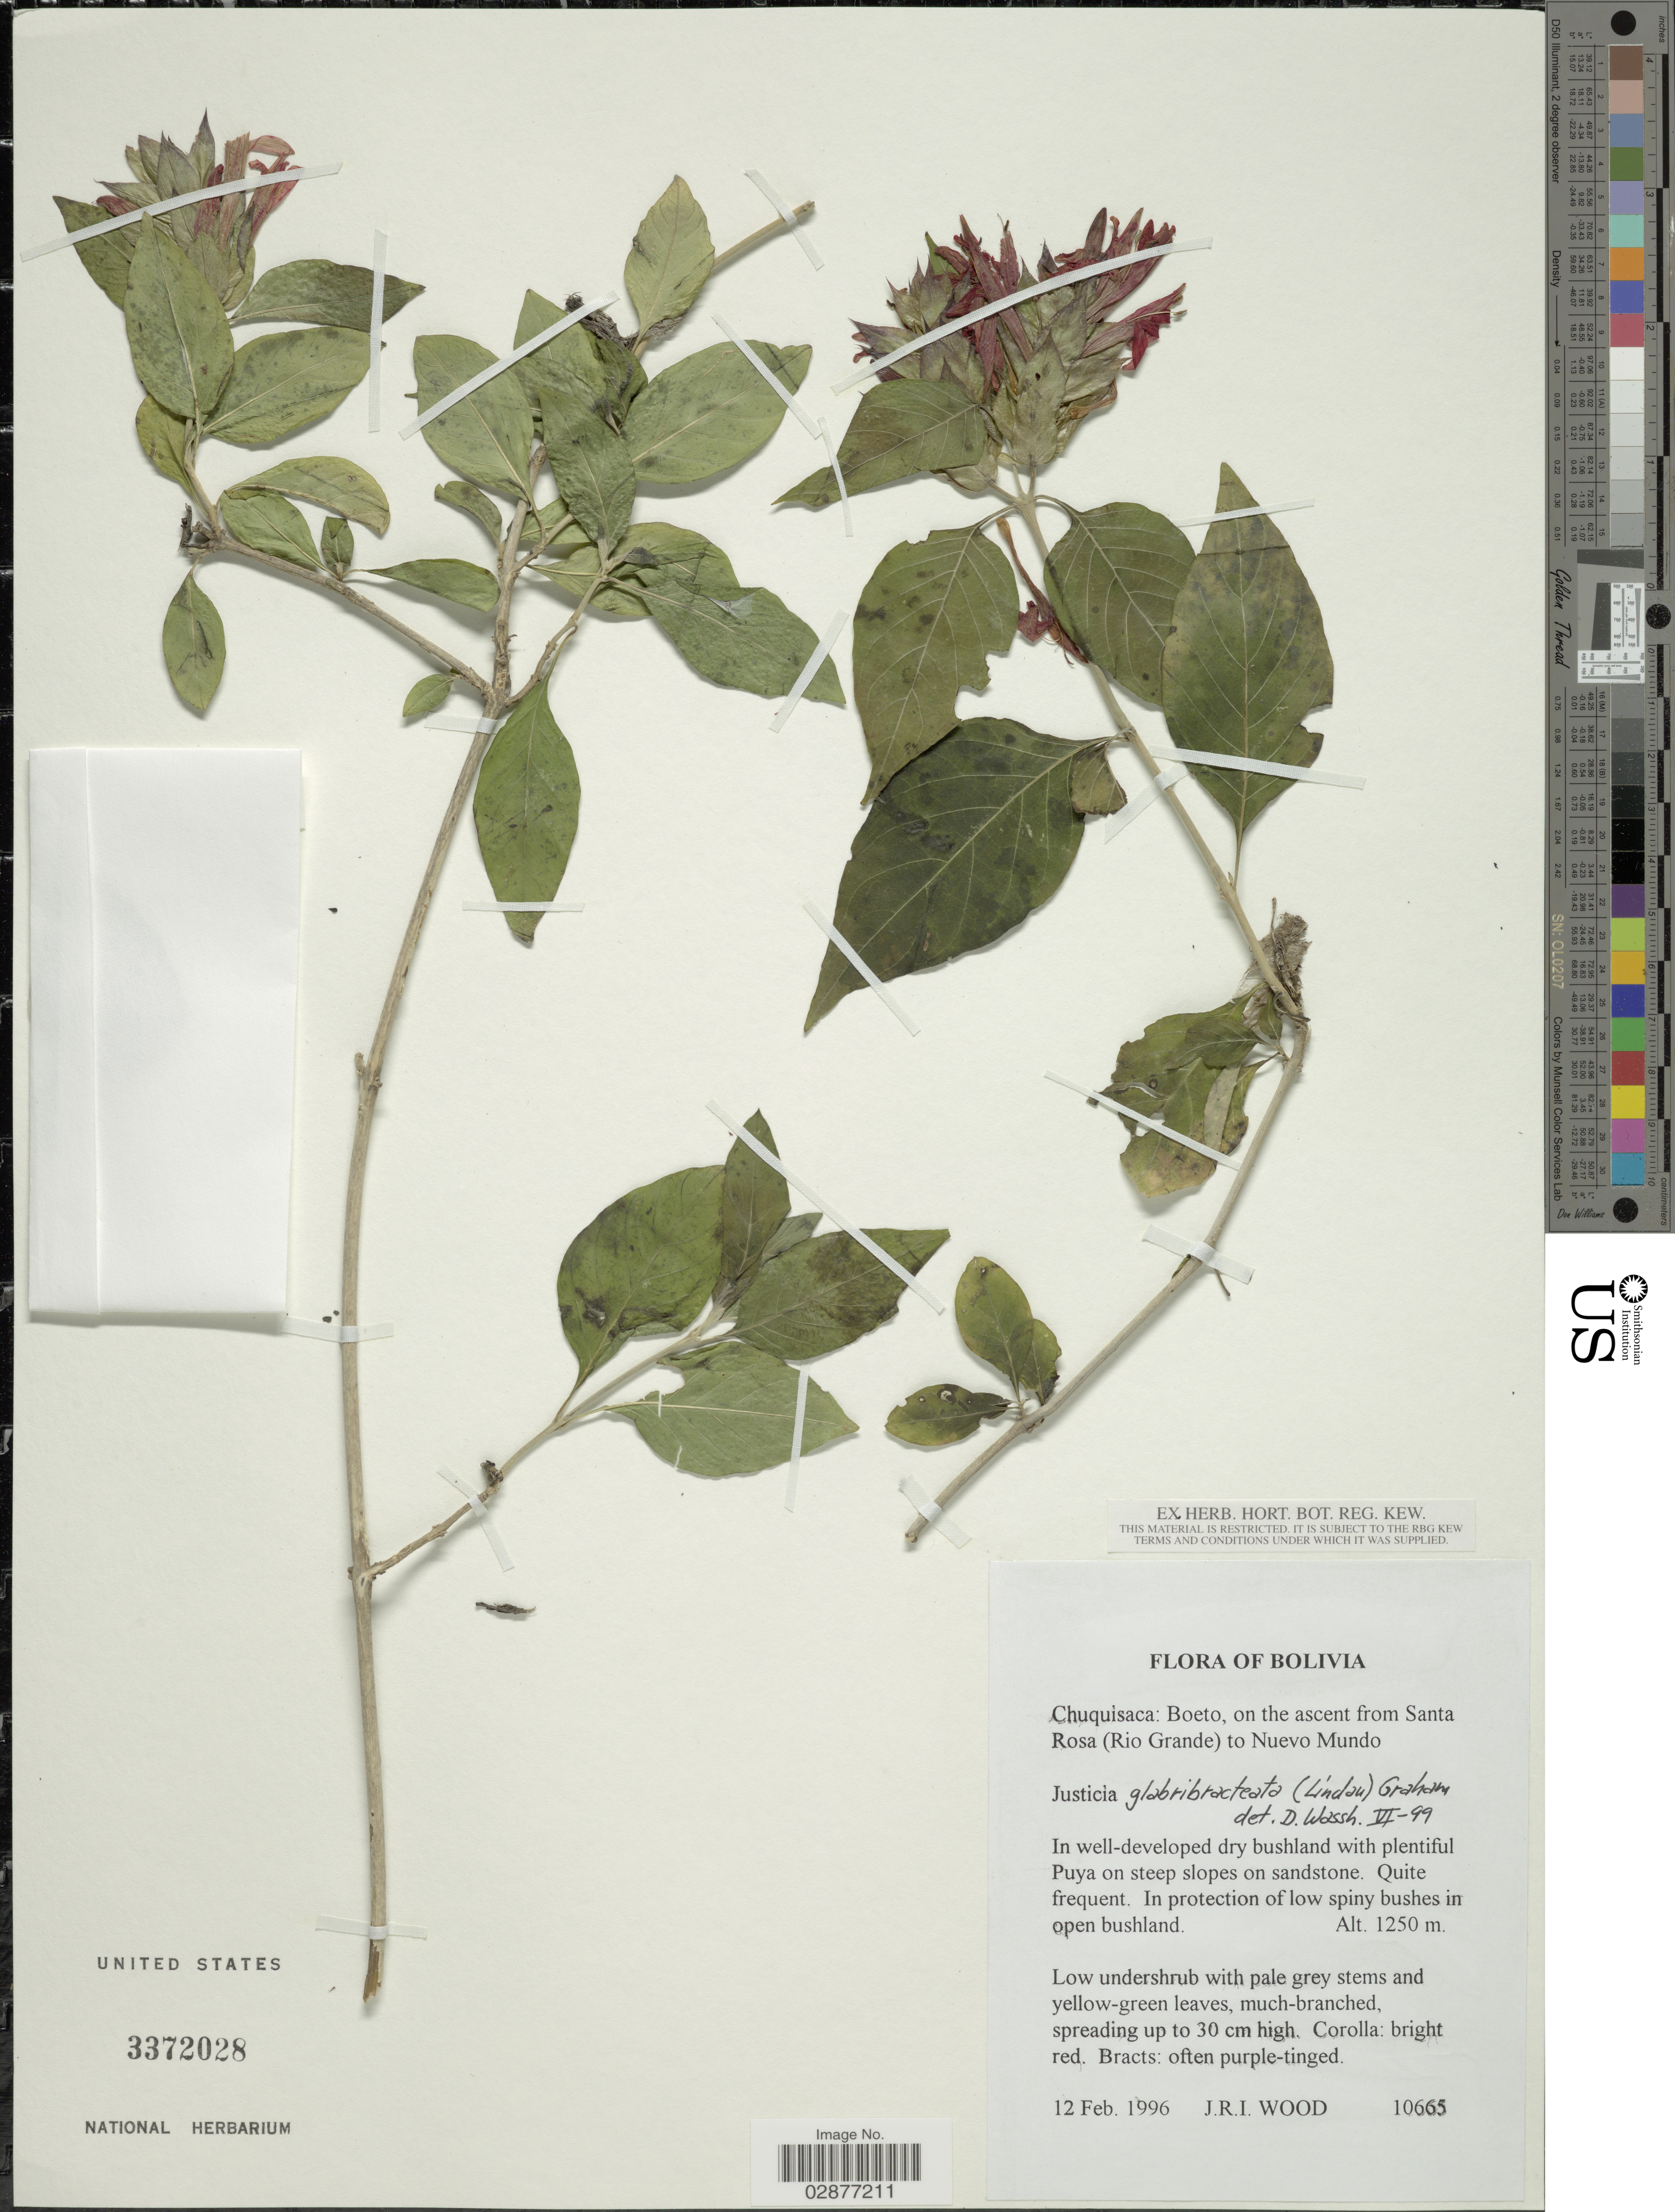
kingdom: Plantae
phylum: Tracheophyta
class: Magnoliopsida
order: Lamiales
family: Acanthaceae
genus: Justicia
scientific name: Justicia aequilabris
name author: (Nees) Lindau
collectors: J. R. I. Wood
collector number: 10665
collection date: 1996-02-12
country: Bolivia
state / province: Chuquisaca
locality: Boeto, on the ascent from Santa Rosa (Rio Grande) to Nuevo Mundo.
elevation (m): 1250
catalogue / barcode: US 3372028